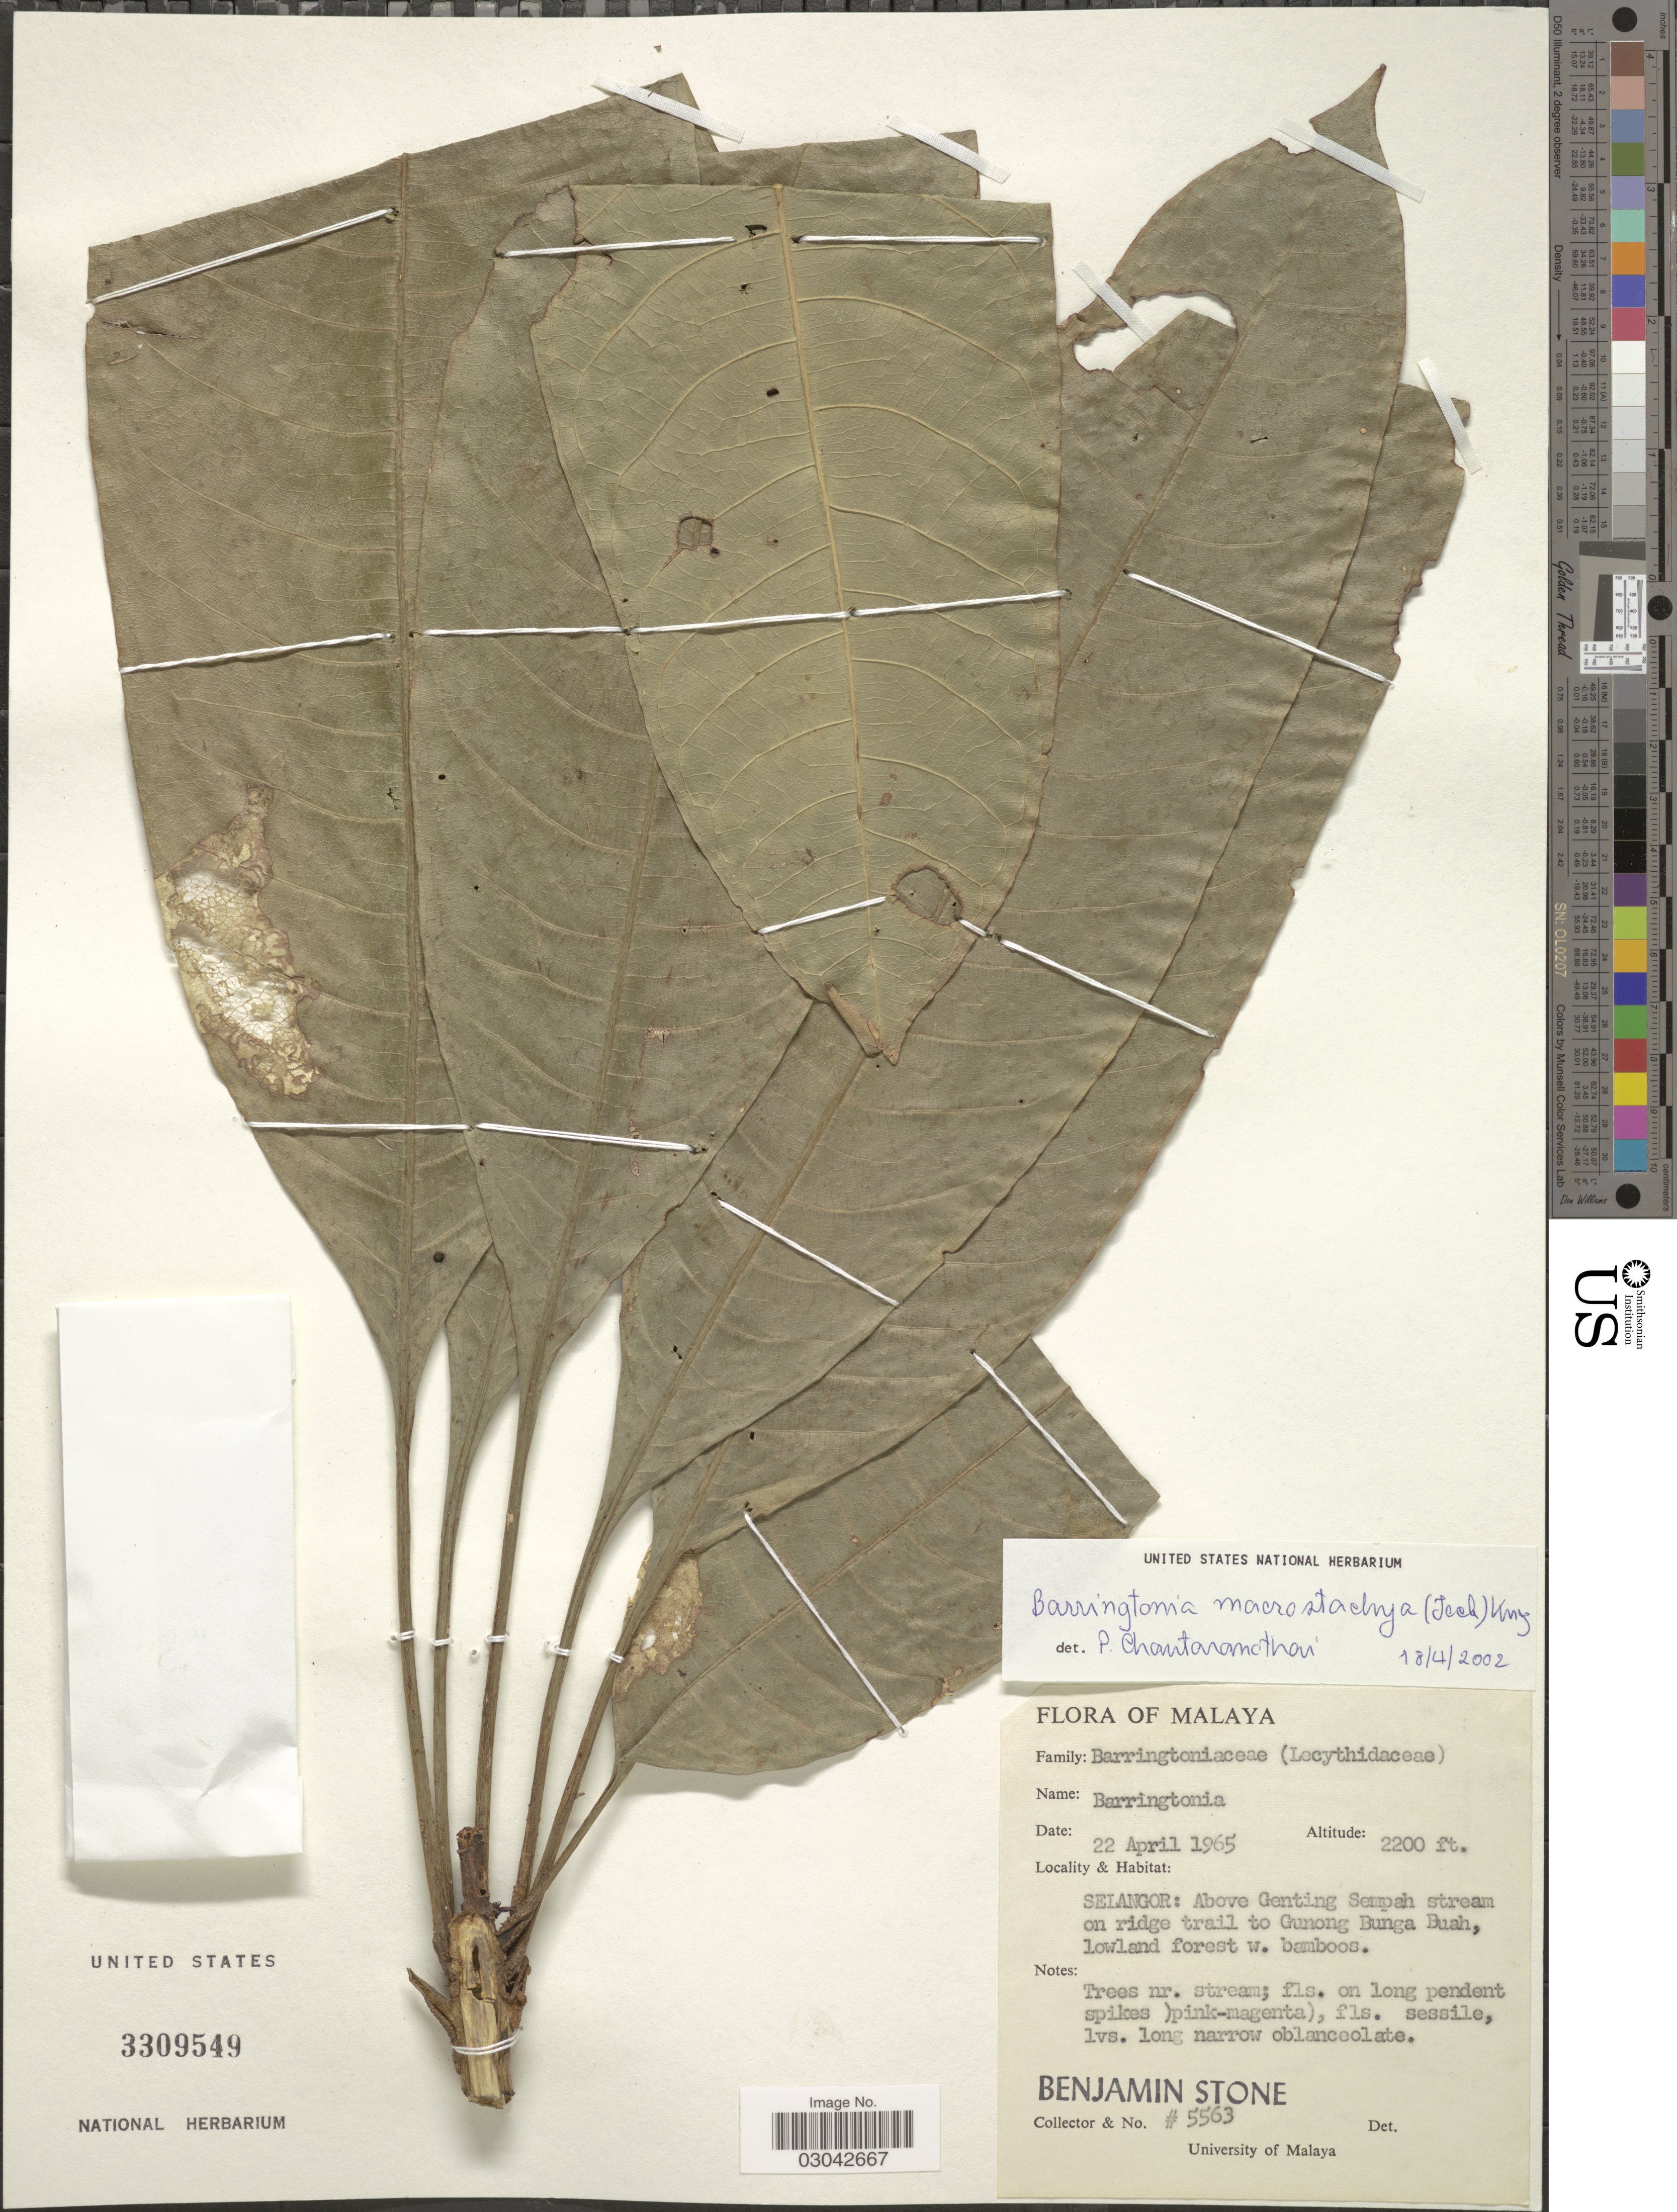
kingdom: Plantae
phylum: Tracheophyta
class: Magnoliopsida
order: Ericales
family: Lecythidaceae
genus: Barringtonia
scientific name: Barringtonia macrostachya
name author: (Jack) Kurz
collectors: B. C. Stone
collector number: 5563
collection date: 1965-04-22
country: Malaysia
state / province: Selangor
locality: Malaya. Above Genting Sempah stream on ridge trail to Gunong Bunga Buah.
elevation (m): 671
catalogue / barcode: US 3309549